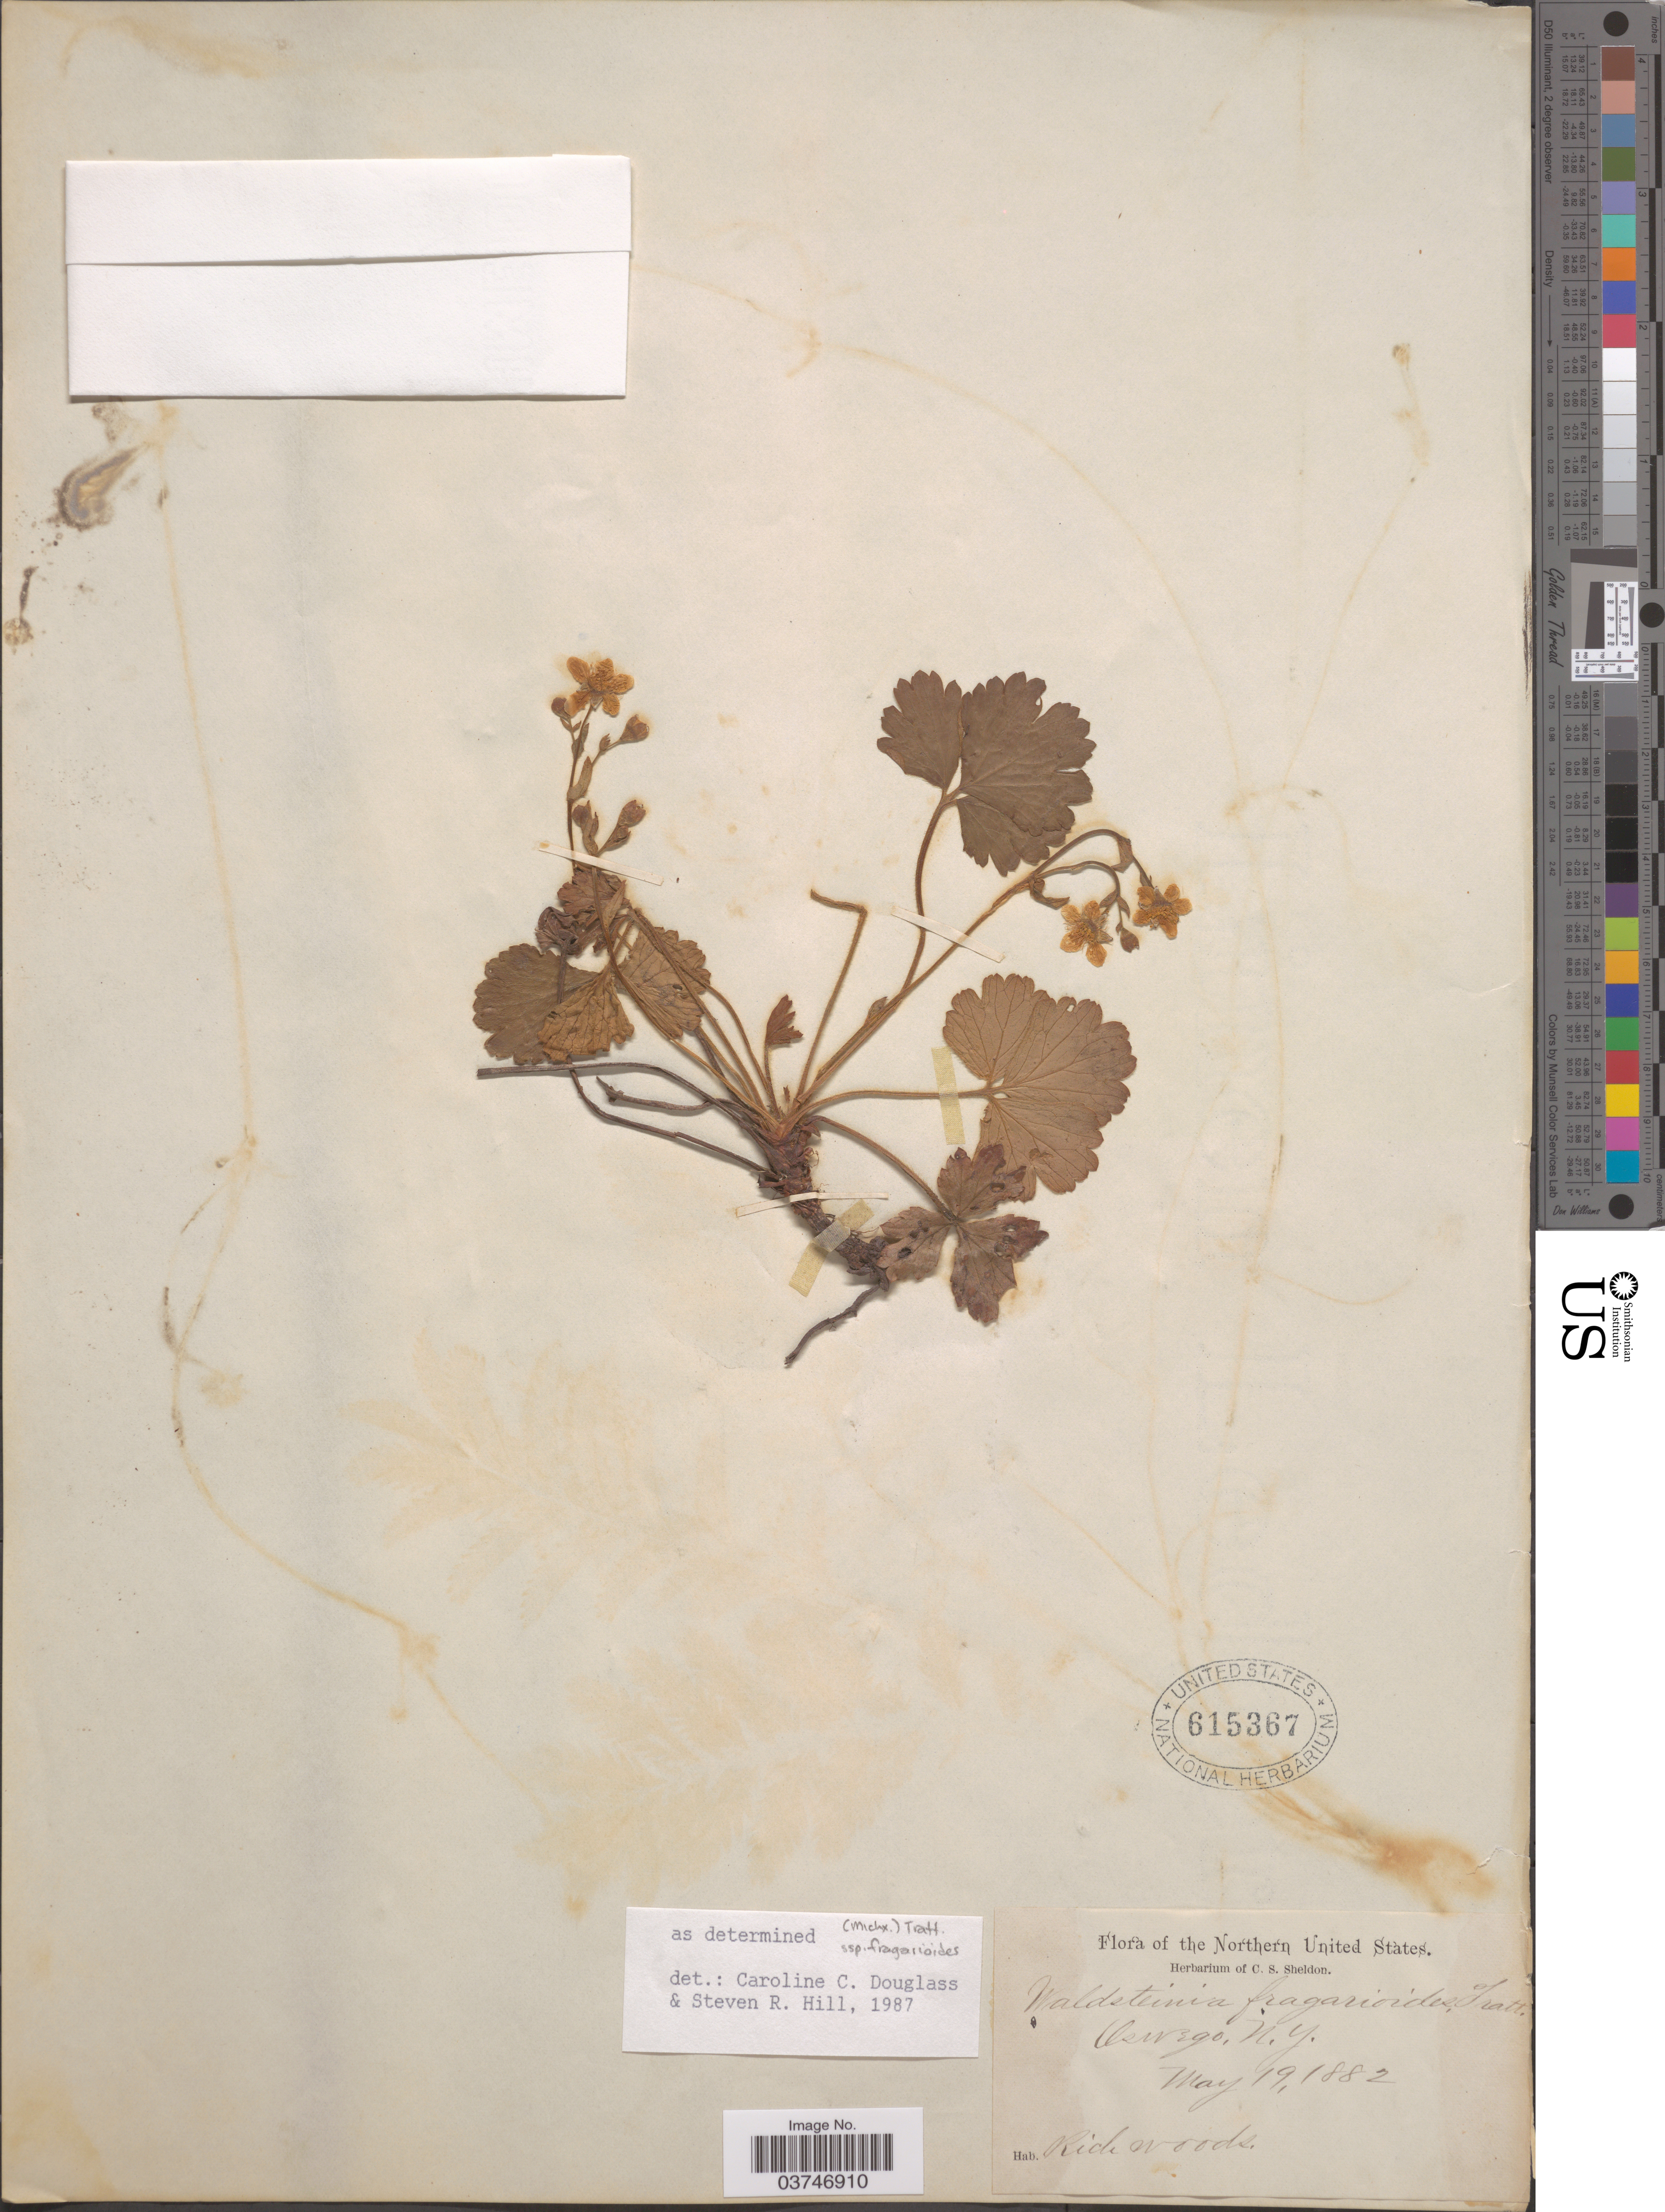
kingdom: Plantae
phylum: Tracheophyta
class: Magnoliopsida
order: Rosales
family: Rosaceae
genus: Waldsteinia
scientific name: Waldsteinia fragarioides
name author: (Michx.) Tratt.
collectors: ex herb. C. S. Sheldon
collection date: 1882-05-19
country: United States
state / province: New York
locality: Northern United States. Oswego.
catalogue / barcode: US 615367